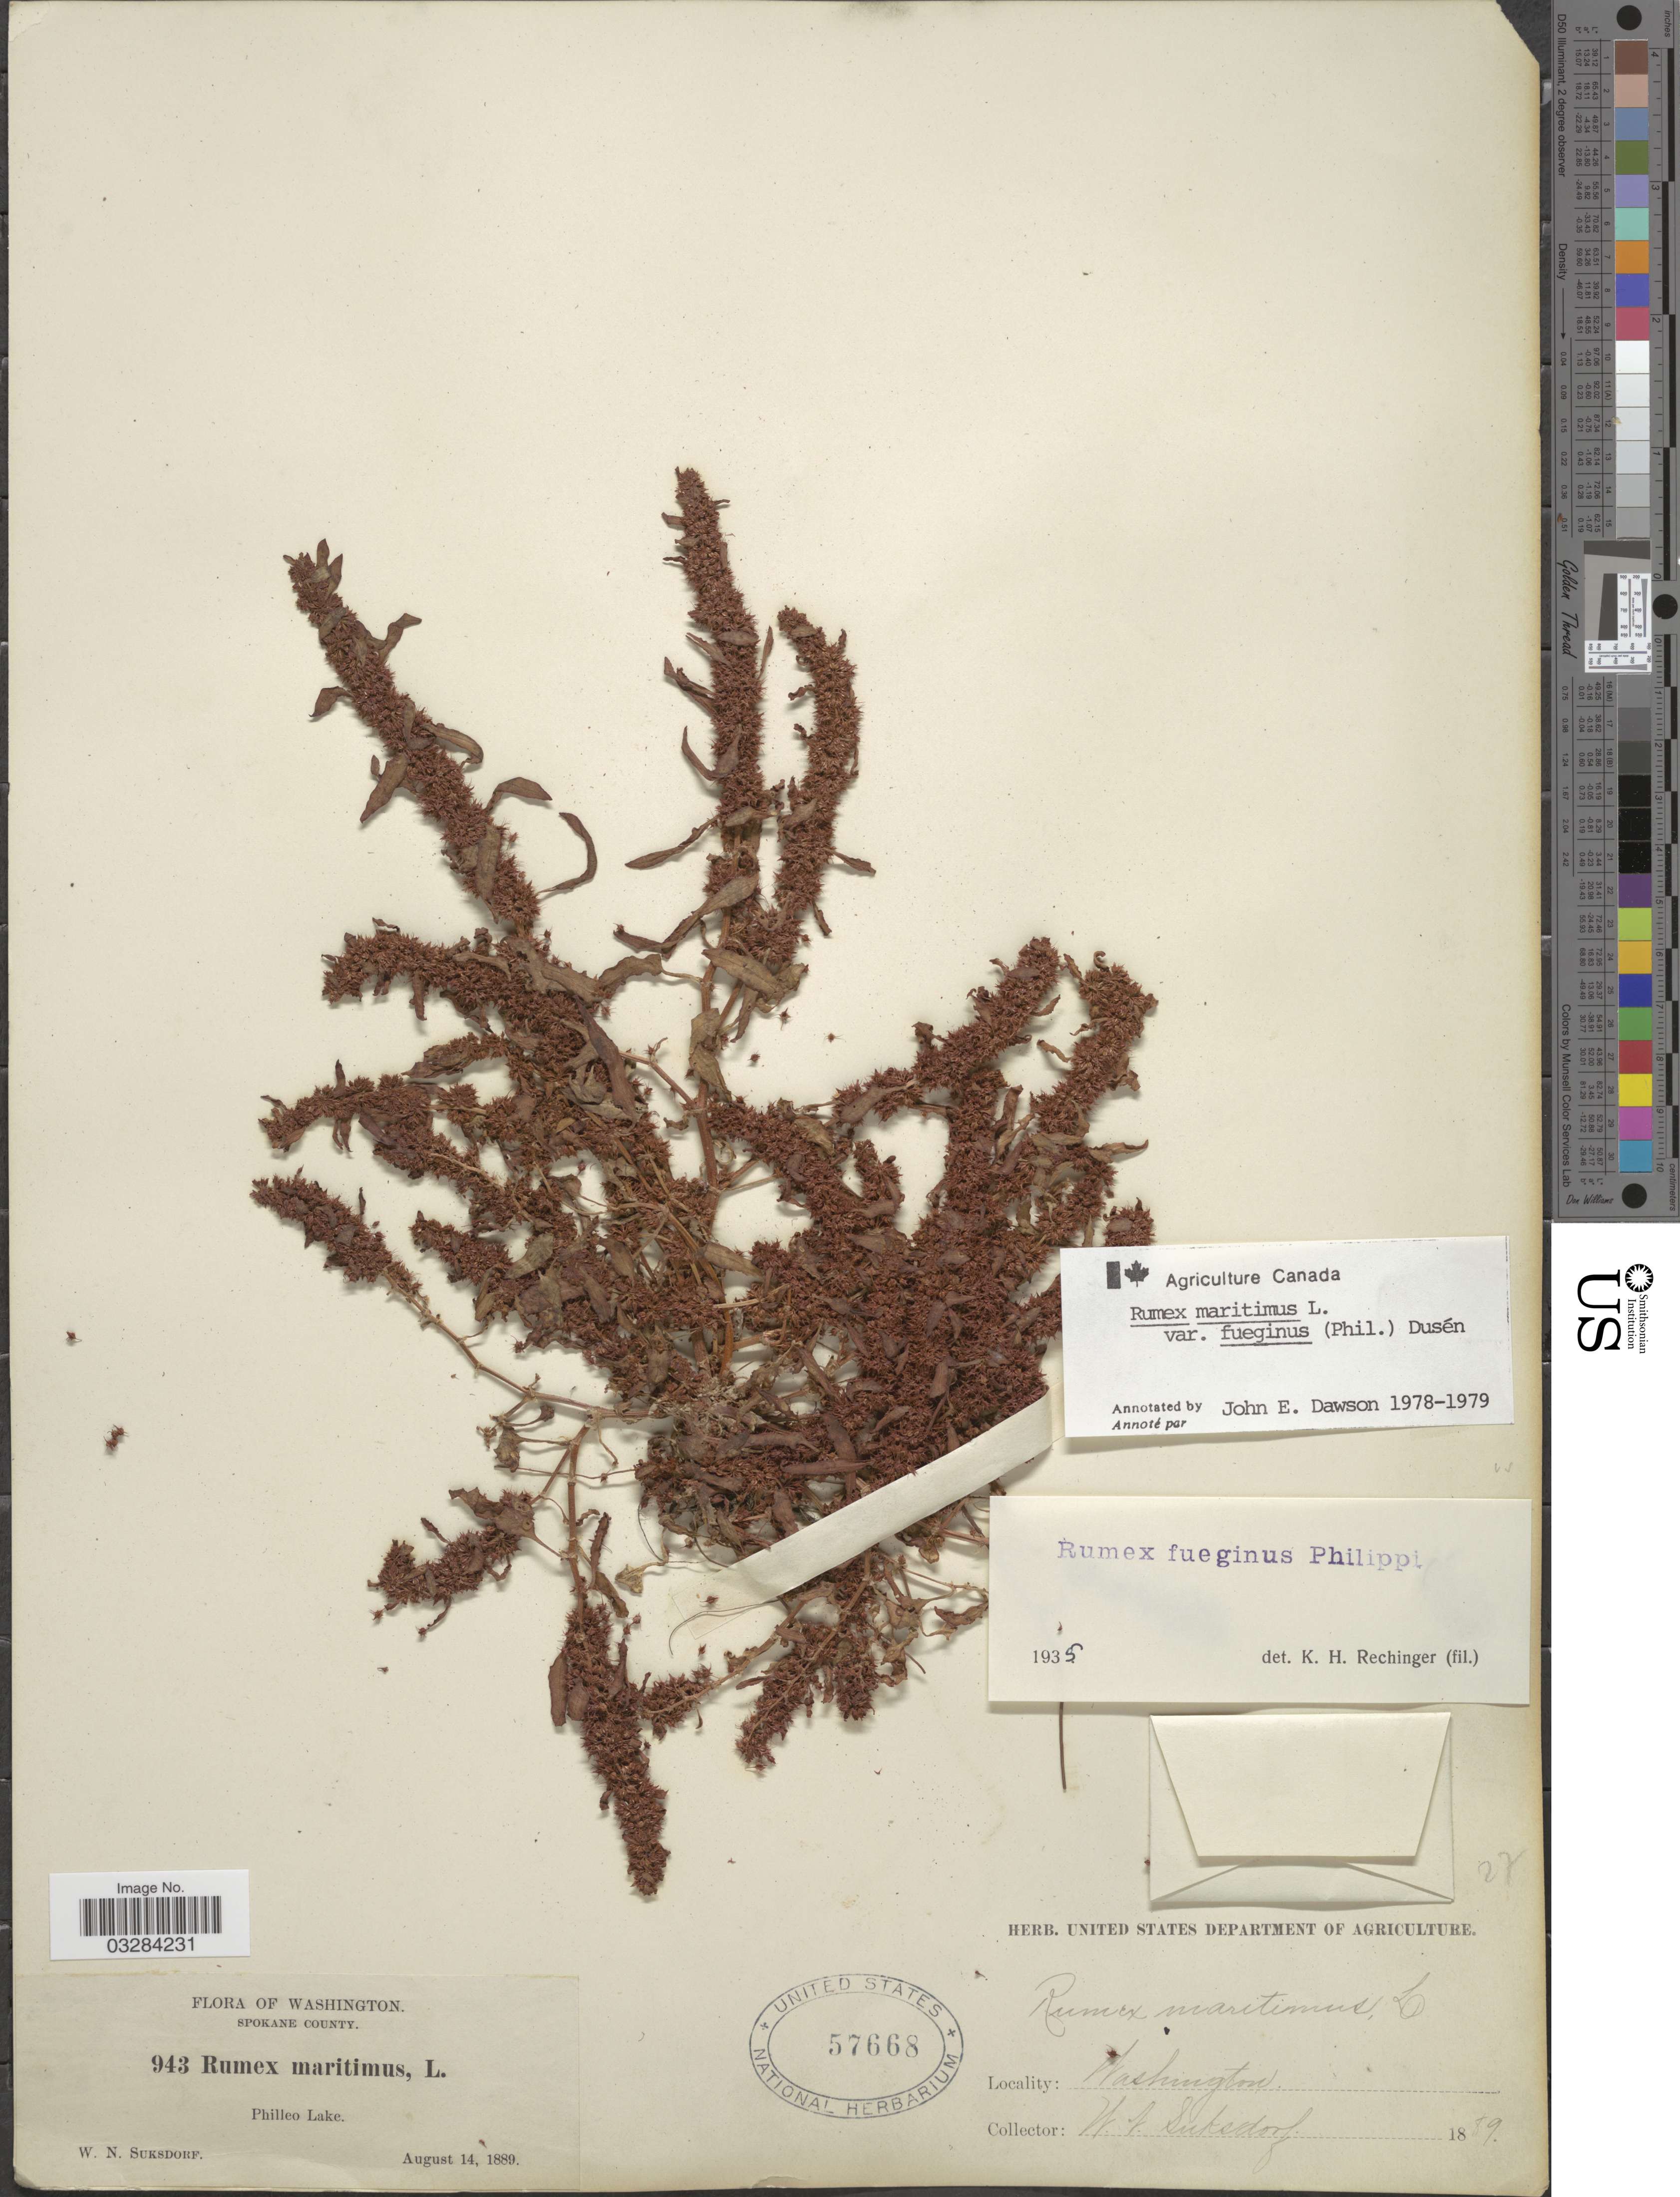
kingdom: Plantae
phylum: Tracheophyta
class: Magnoliopsida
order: Caryophyllales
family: Polygonaceae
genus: Rumex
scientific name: Rumex maritimus var. fueginus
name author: (Phil.) Dusén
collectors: W. N. Suksdorf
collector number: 943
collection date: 1889-08-14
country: United States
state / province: Washington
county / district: Spokane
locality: Spokane County. Philleo Lake.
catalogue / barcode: US 57668